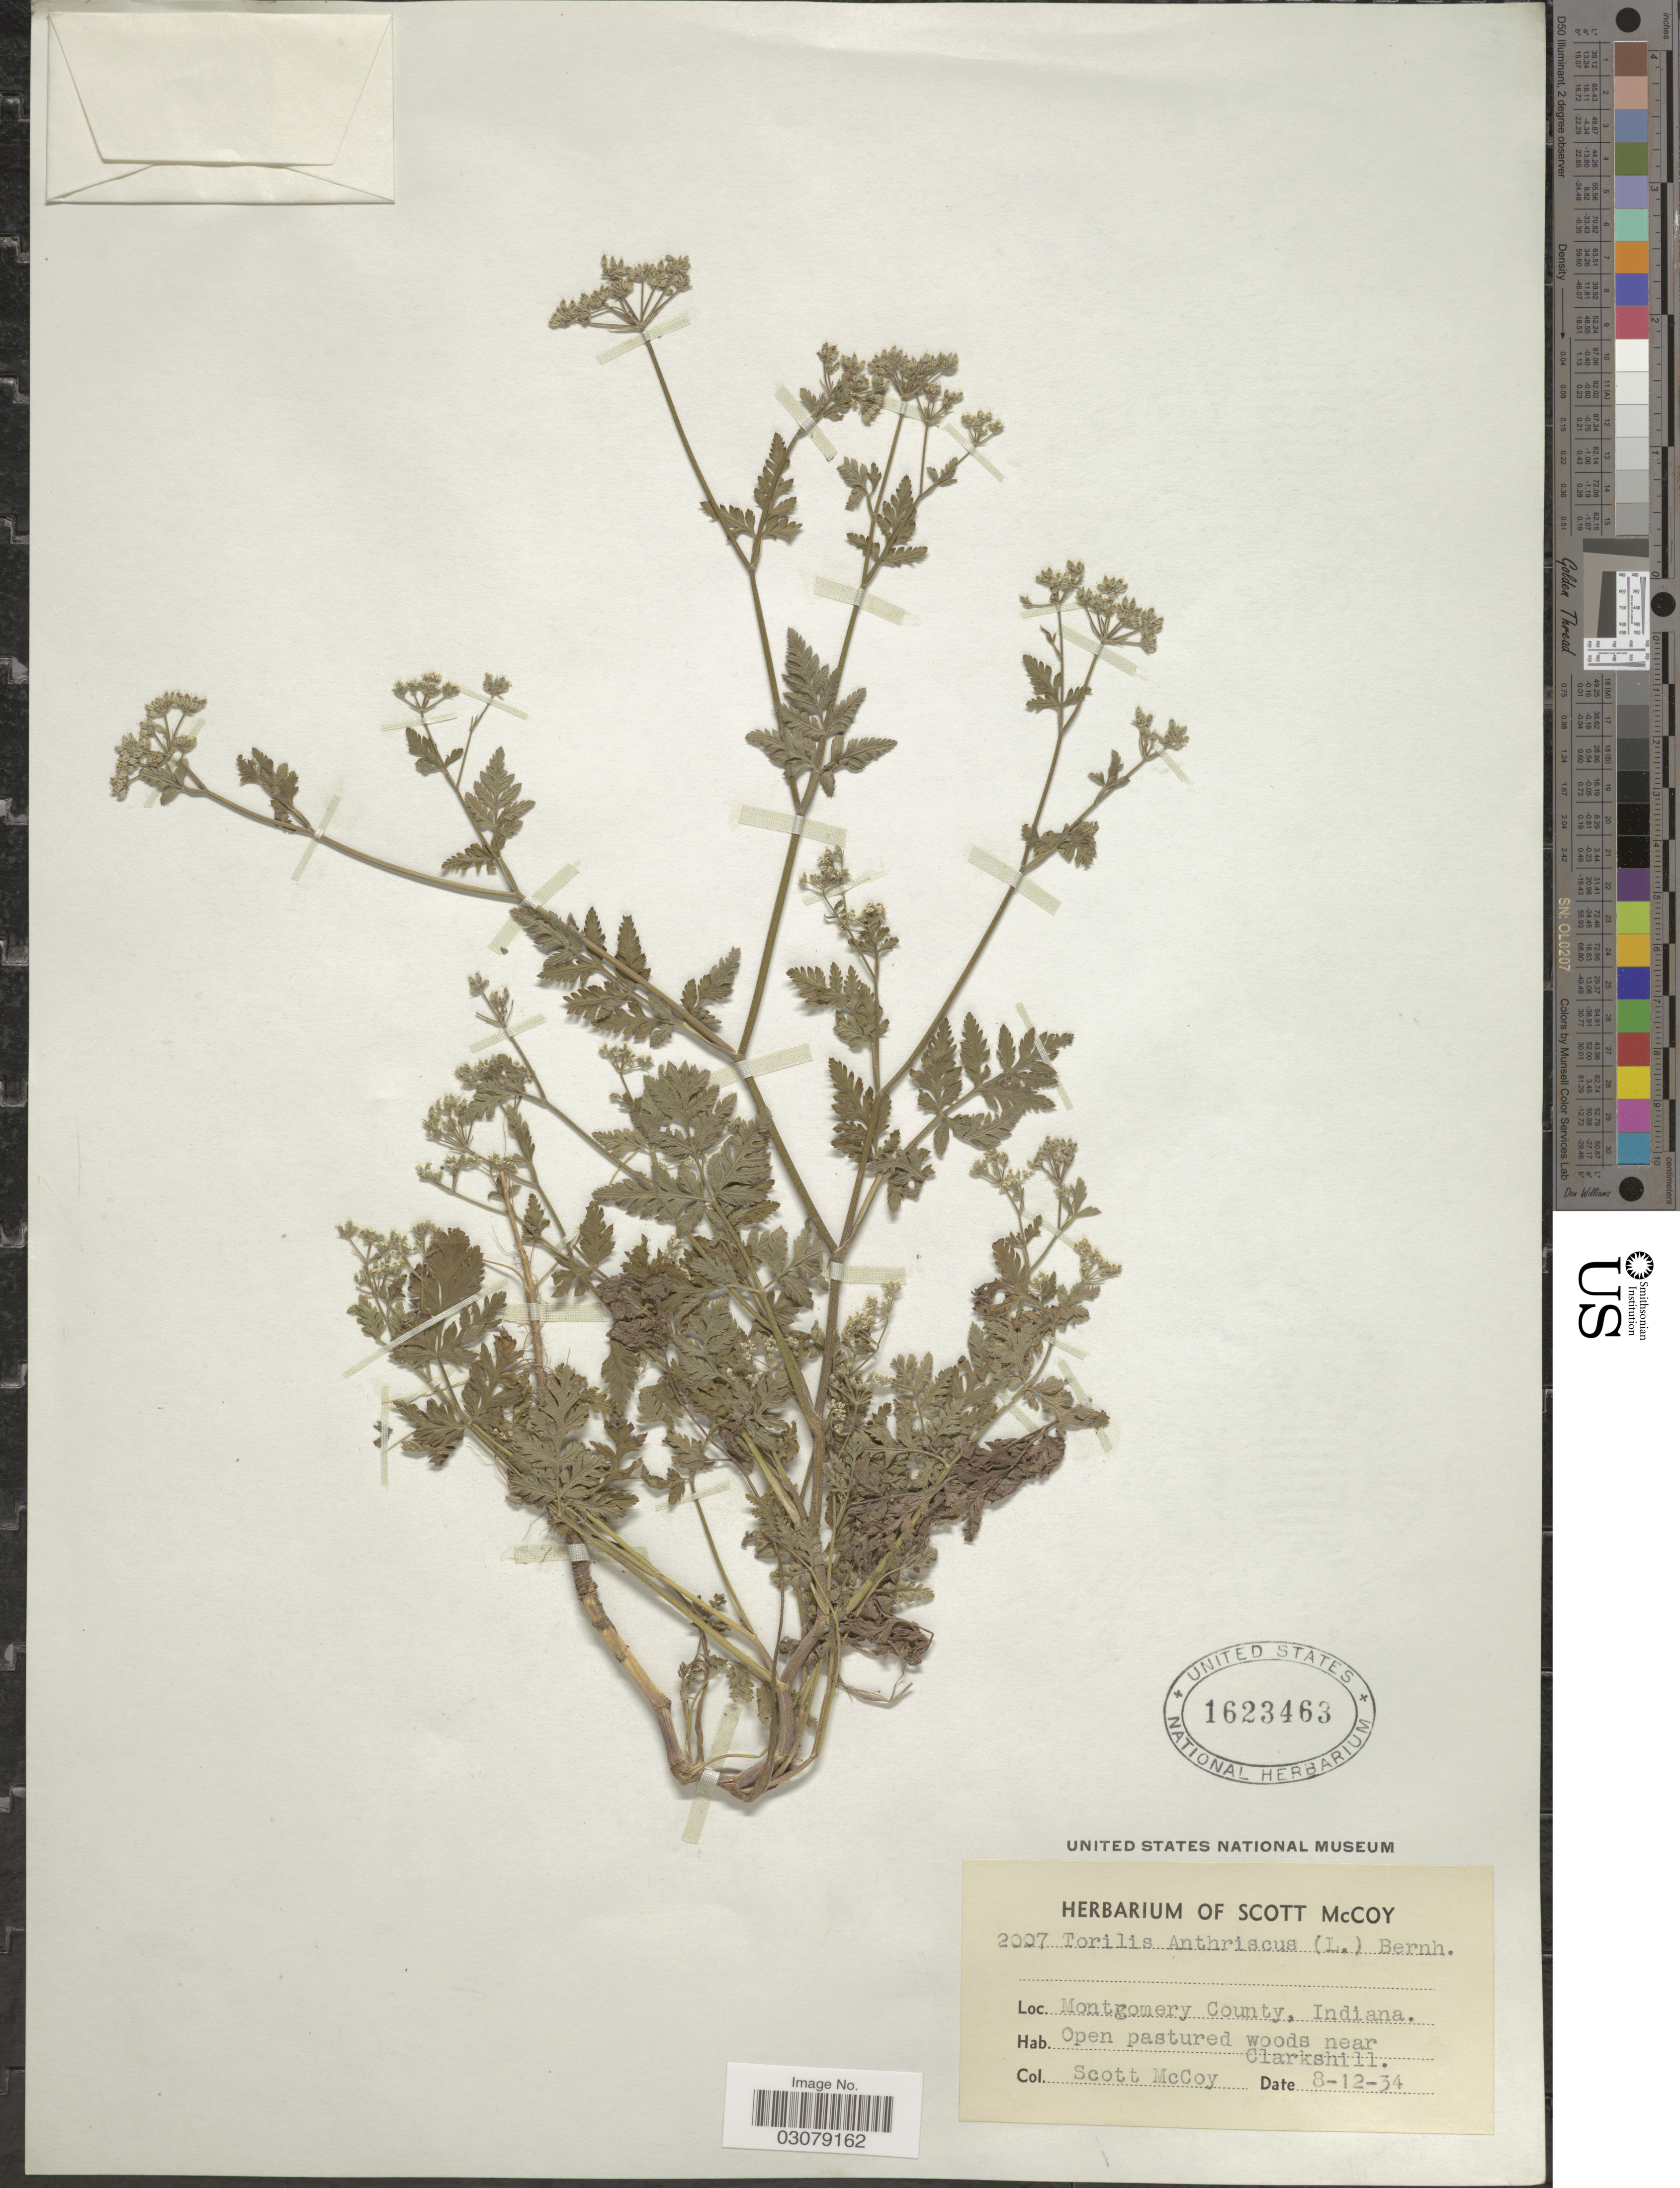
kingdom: Plantae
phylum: Tracheophyta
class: Magnoliopsida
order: Apiales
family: Apiaceae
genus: Torilis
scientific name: Torilis japonica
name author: (Houtt.) DC.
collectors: S. McCoy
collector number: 2007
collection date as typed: Transcribed d/m/y: 12/8/34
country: United States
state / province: Indiana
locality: Montgomery County. Open pastured woods near Clarkshill.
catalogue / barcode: US 1623463